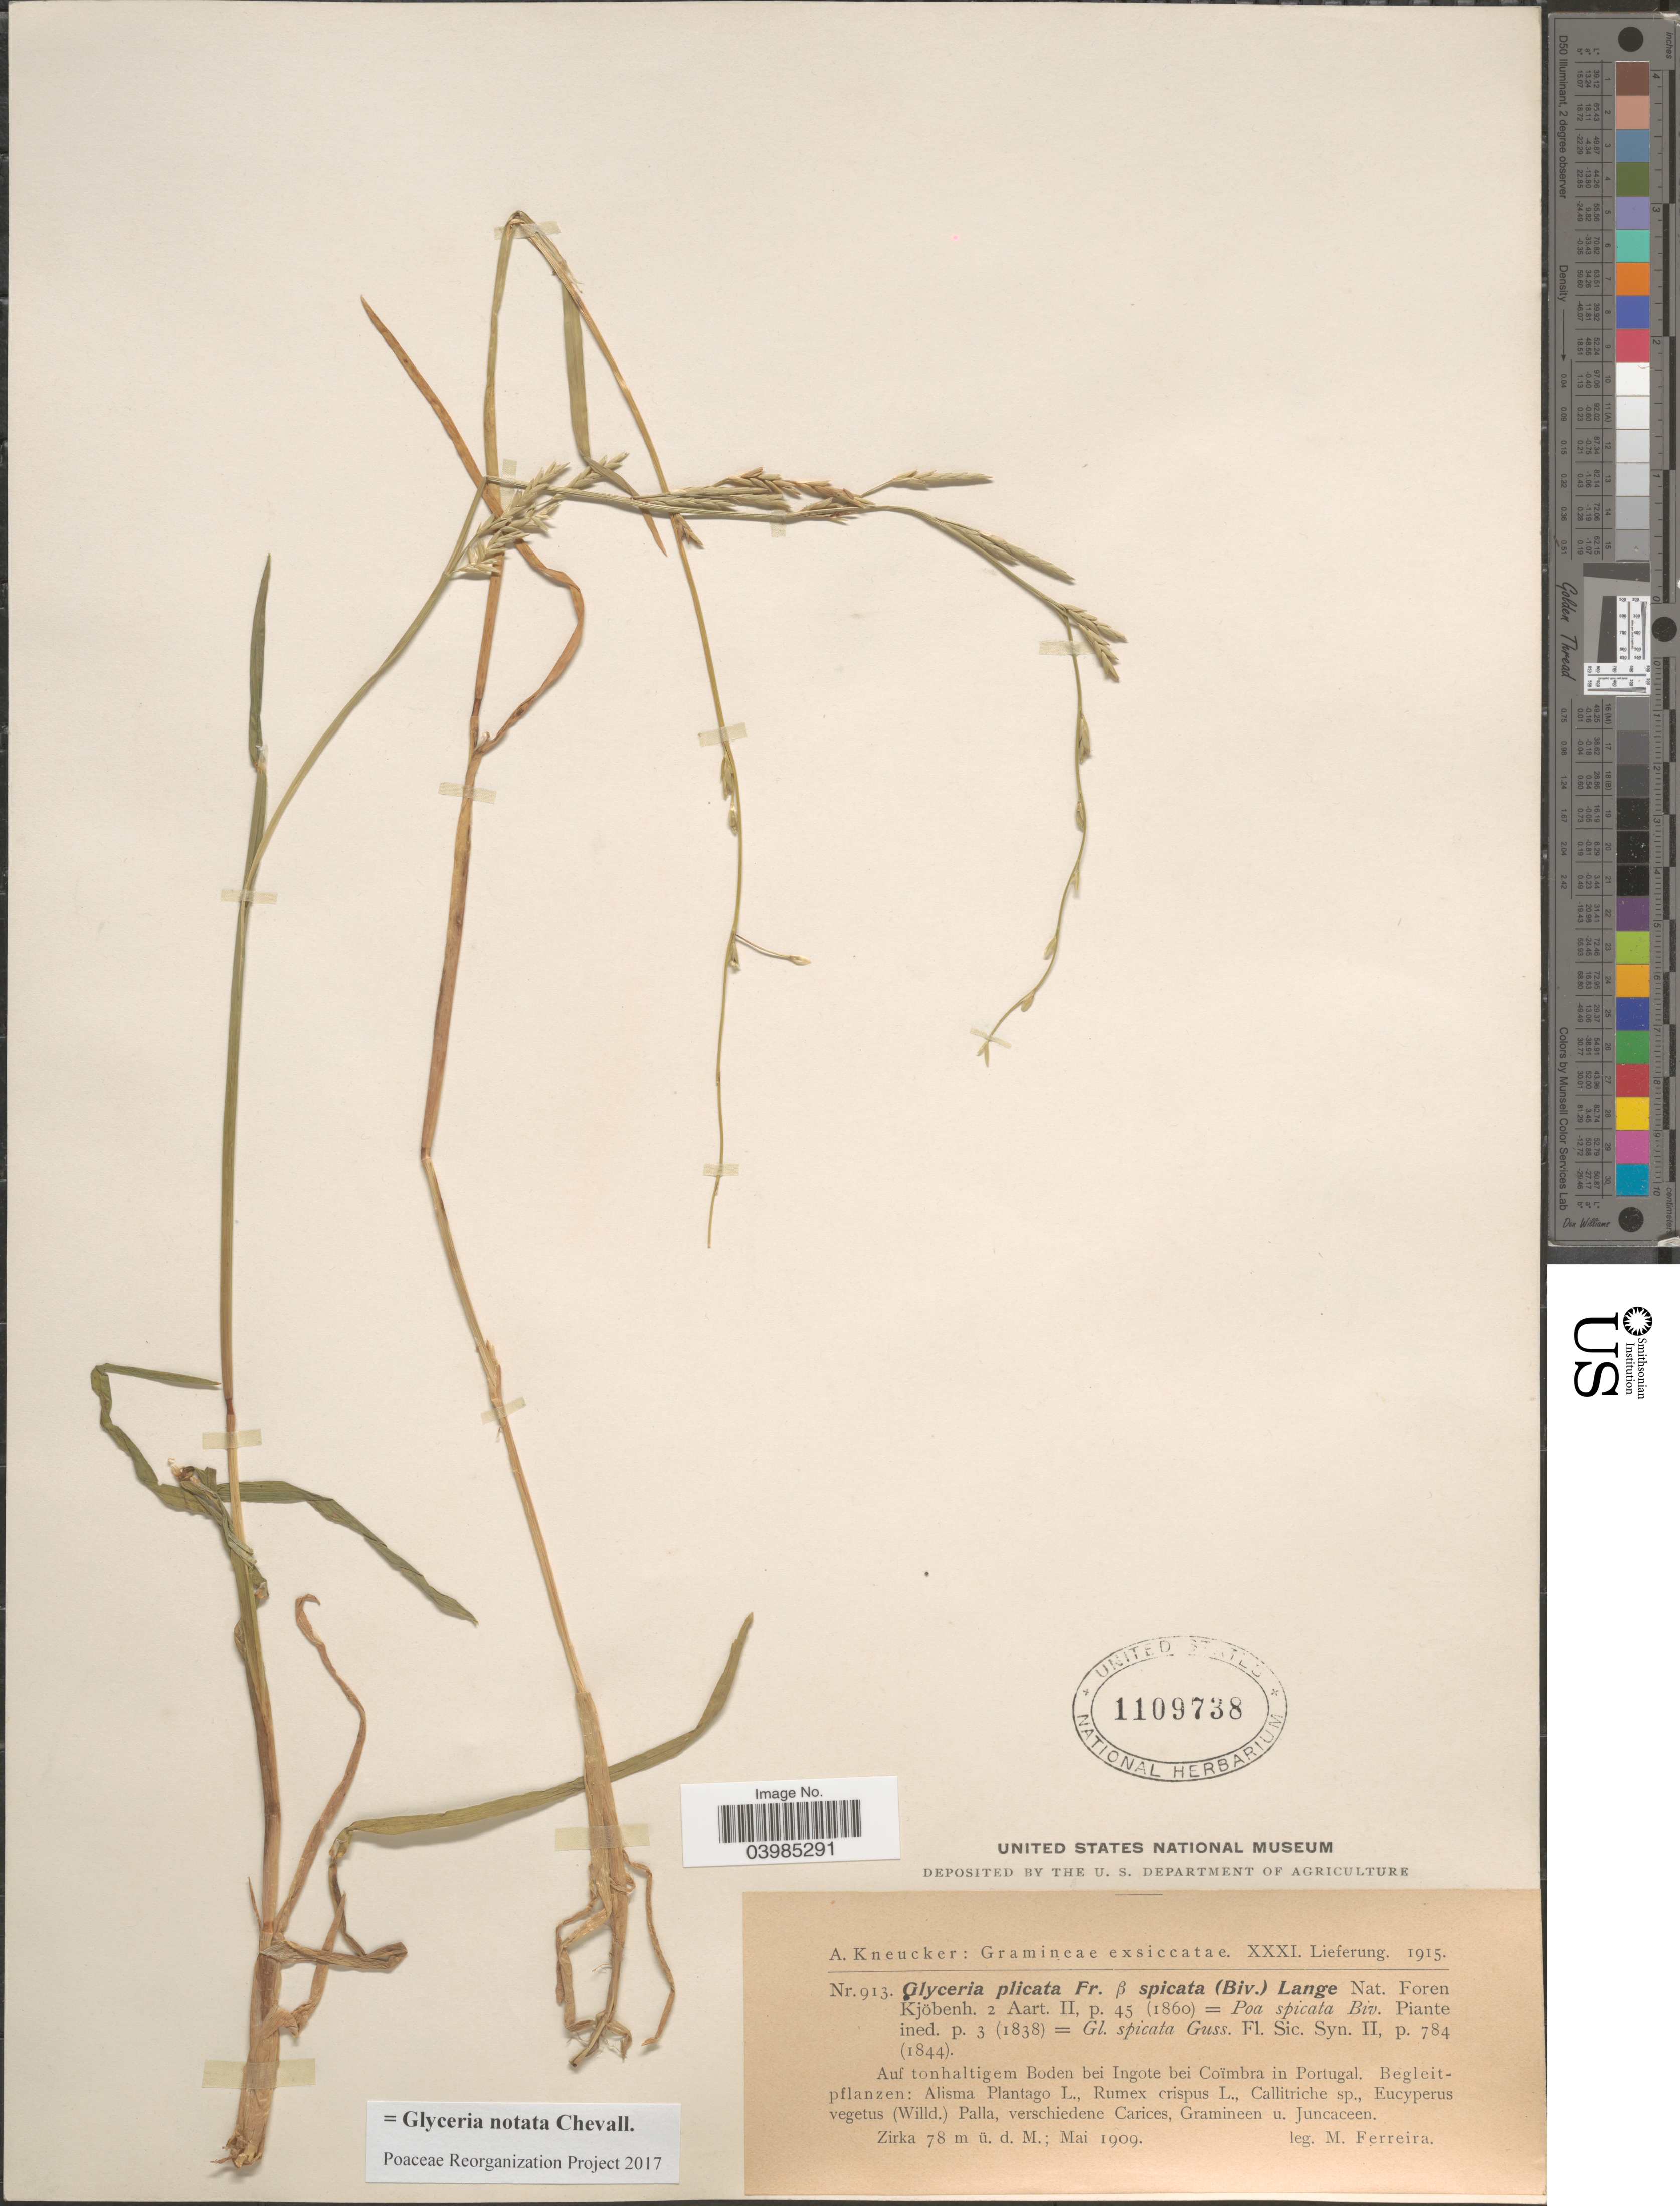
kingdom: Plantae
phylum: Tracheophyta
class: Liliopsida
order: Poales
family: Poaceae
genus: Glyceria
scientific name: Glyceria notata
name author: Chevall.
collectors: M. Ferreira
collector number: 913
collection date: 1909-05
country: Portugal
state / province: Coimbra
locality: Auf tonhaltigem Boden bei Ingote bei Coïmbra in Portugal.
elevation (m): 78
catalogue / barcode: US 1109738